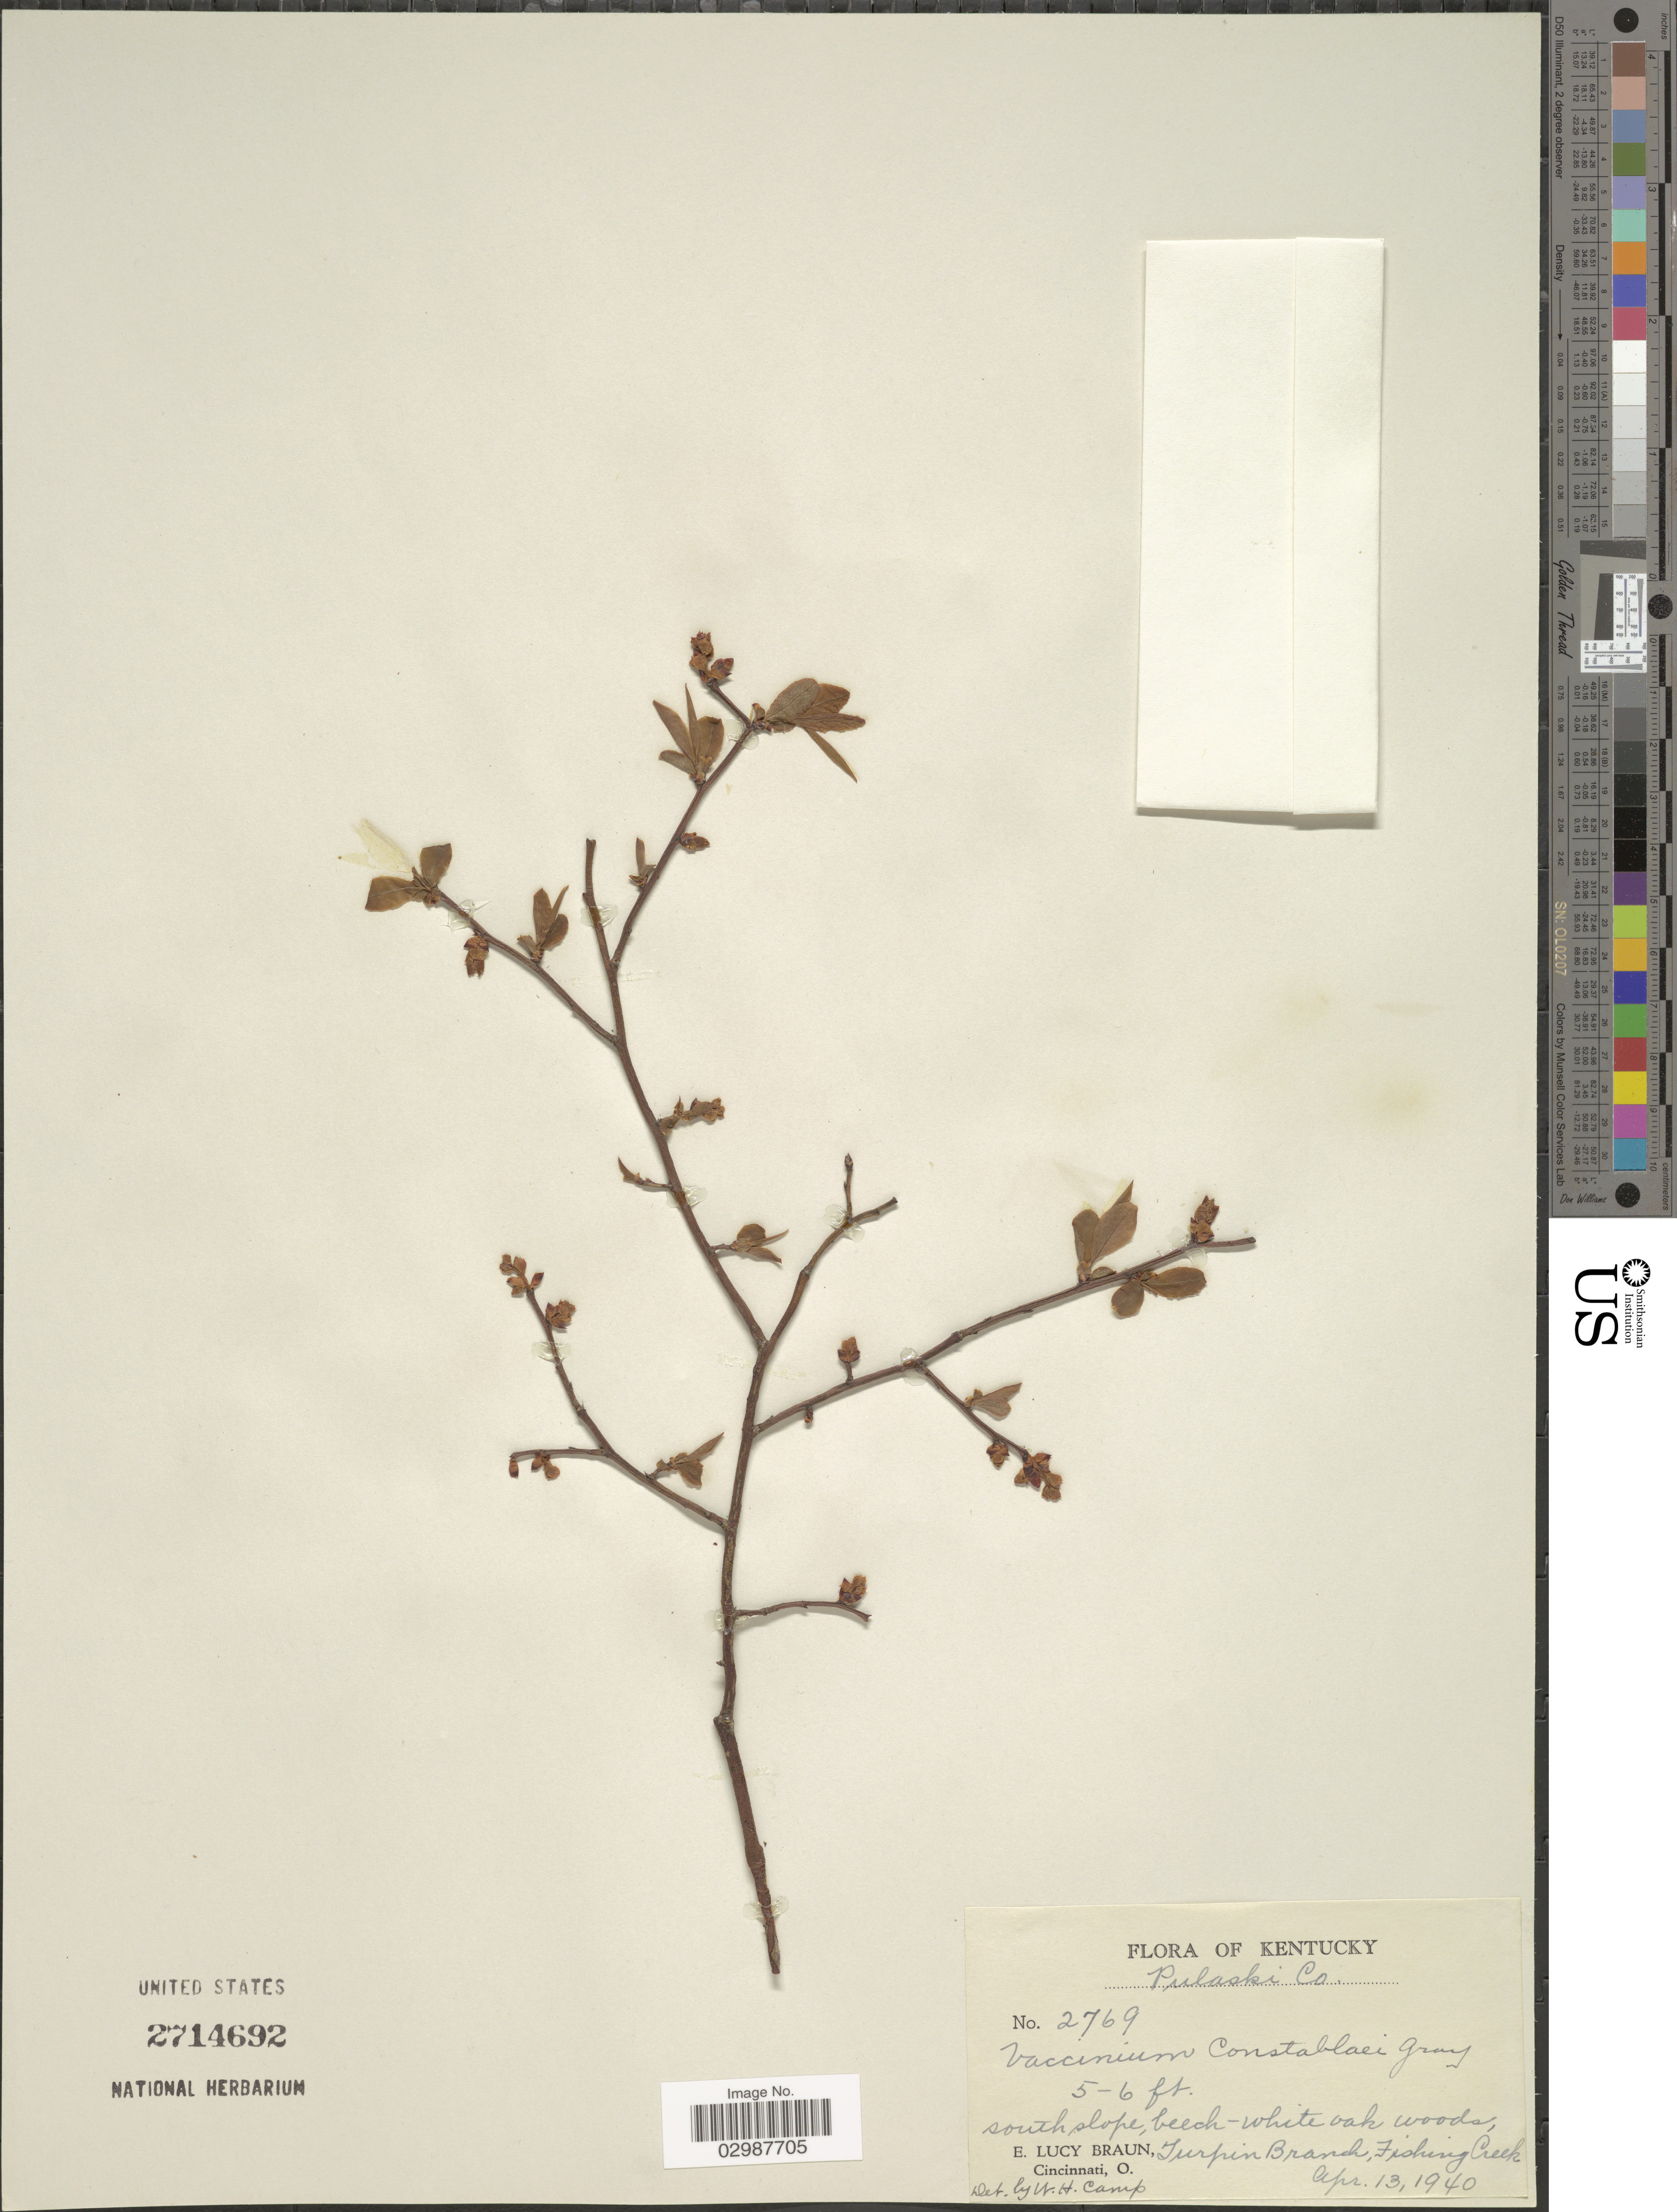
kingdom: Plantae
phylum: Tracheophyta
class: Magnoliopsida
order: Ericales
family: Ericaceae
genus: Vaccinium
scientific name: Vaccinium constablaei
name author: A. Gray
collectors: E. L. Braun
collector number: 2769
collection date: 1940-04-13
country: United States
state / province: Kentucky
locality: Pulaski Co. Turpin Branch, Fishing Creek.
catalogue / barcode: US 2714692